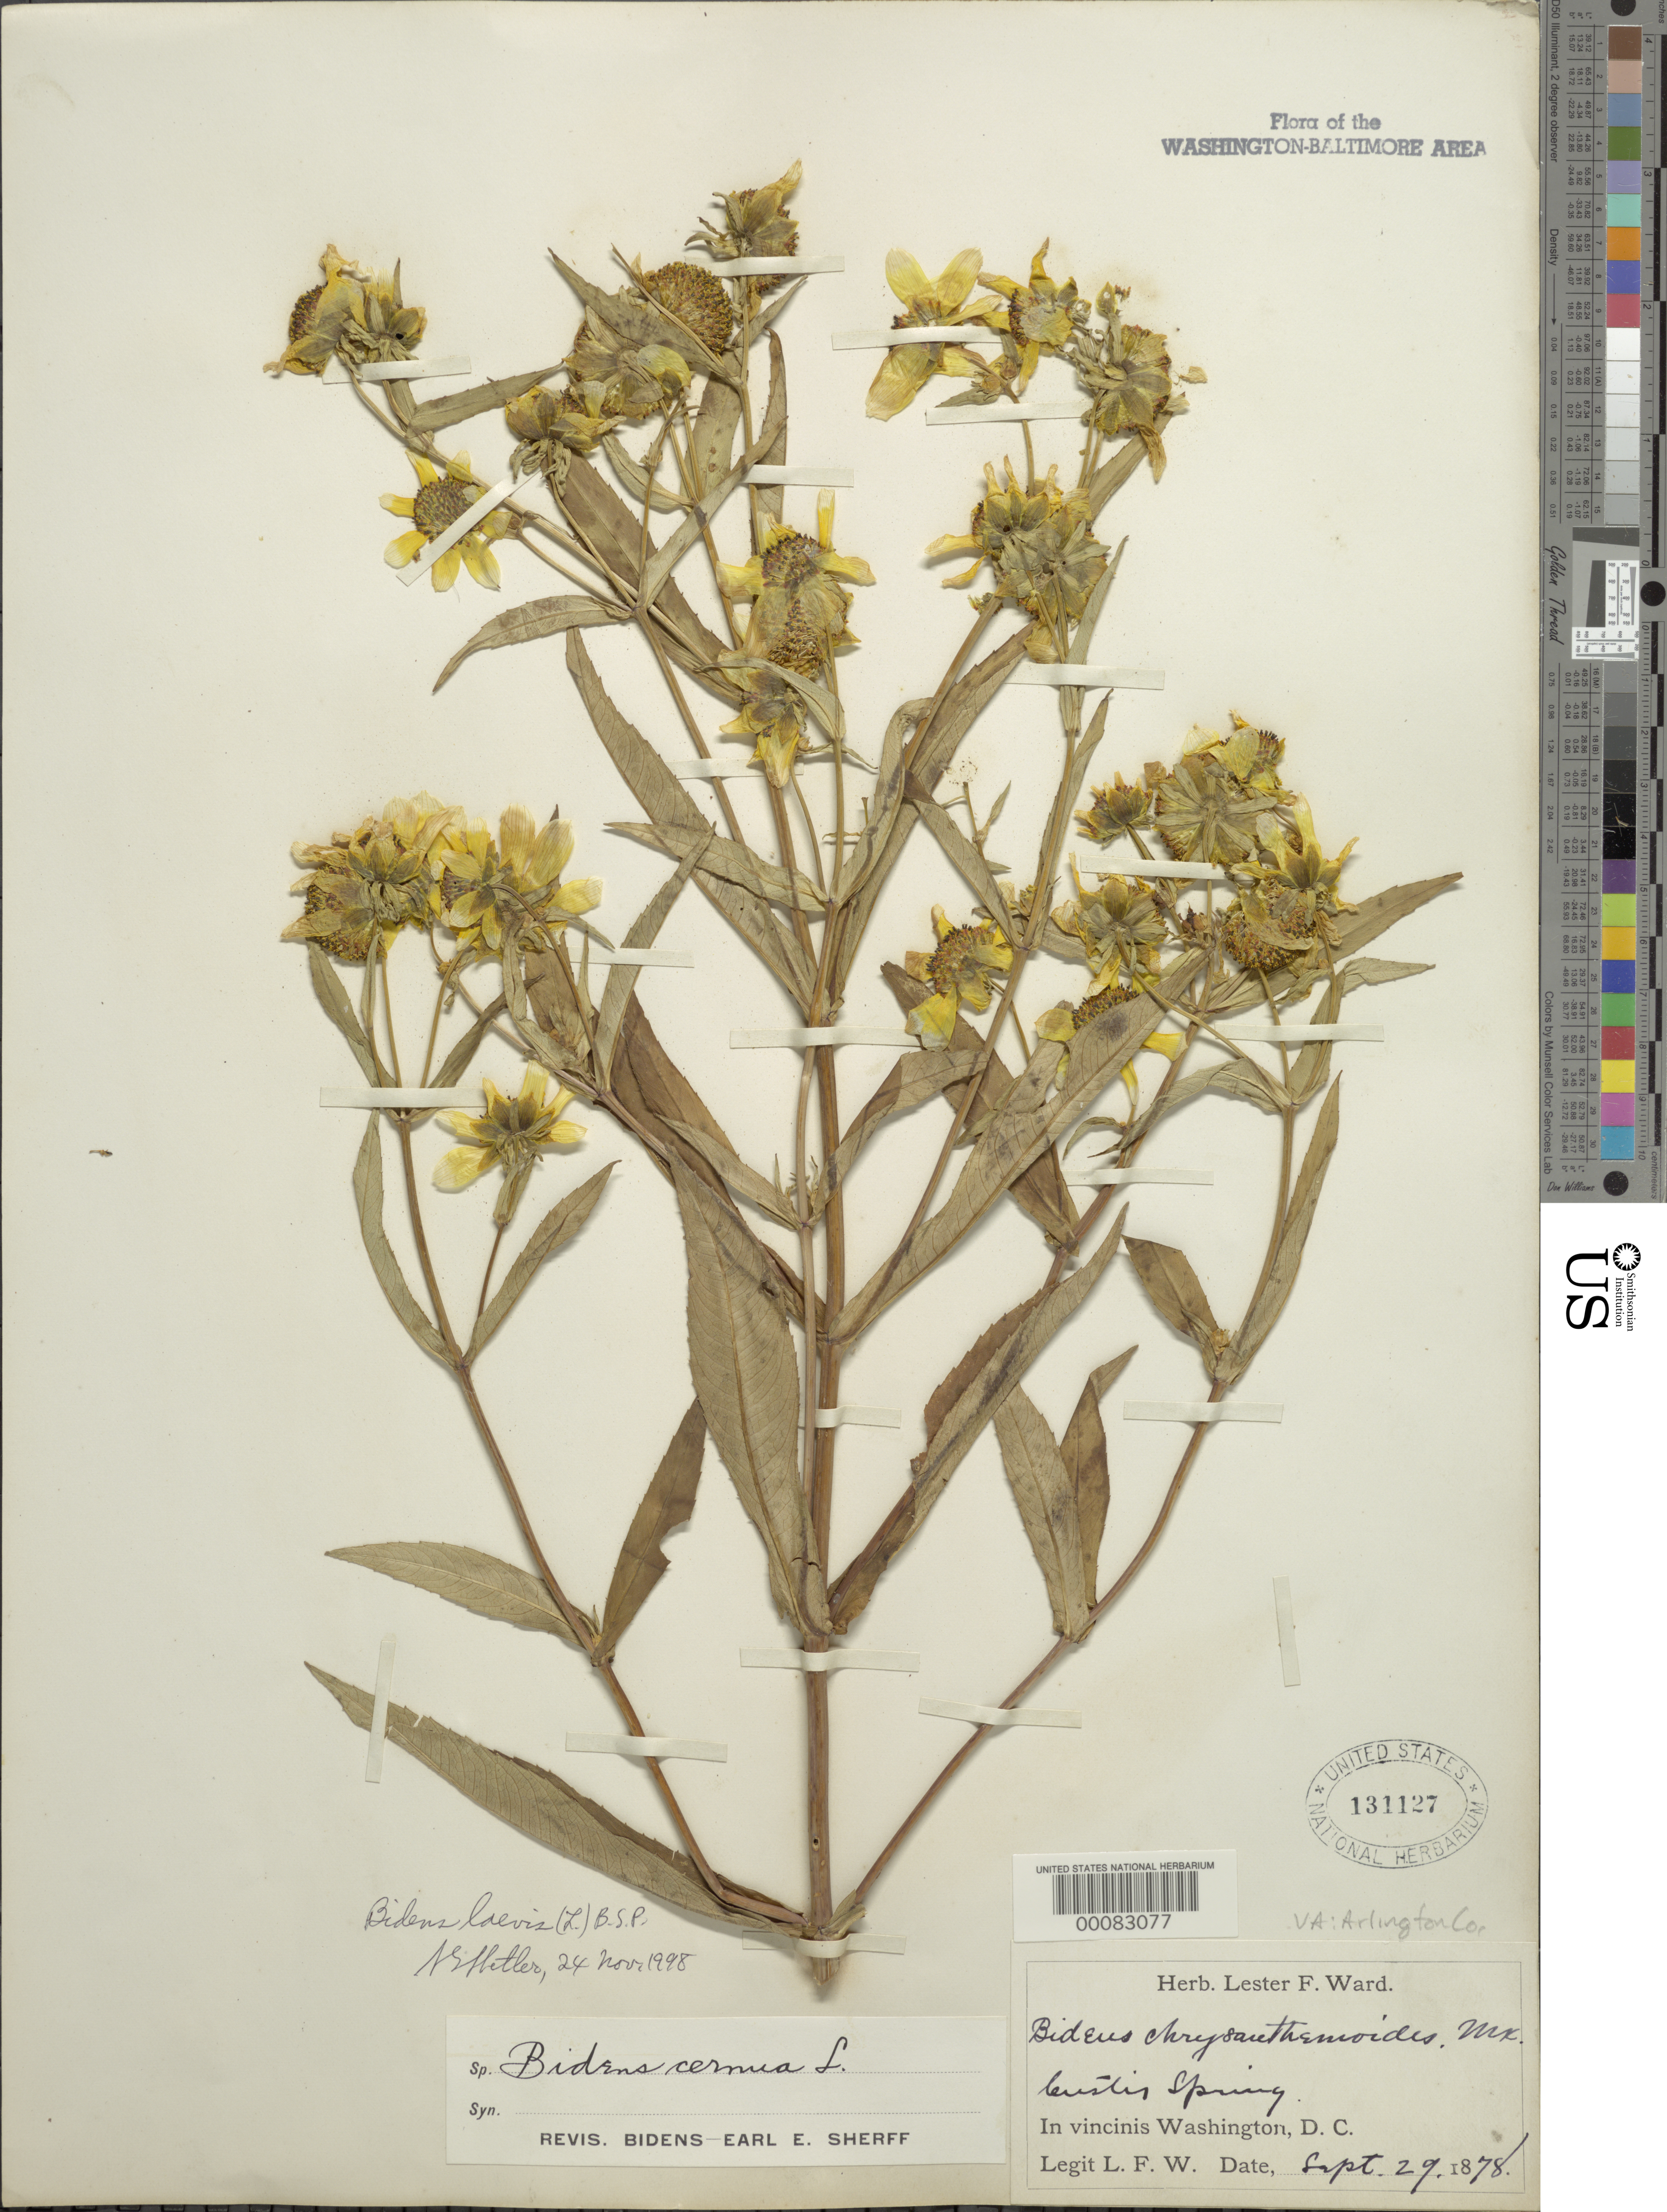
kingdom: Plantae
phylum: Tracheophyta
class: Magnoliopsida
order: Asterales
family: Asteraceae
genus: Bidens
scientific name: Bidens laevis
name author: (L.) Britton, Stearns & Poggenb.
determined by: Shetler, Stanwyn G., (US), NMNH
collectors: L. F. Ward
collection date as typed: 29 Sep 1878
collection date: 1878-09-29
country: United States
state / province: Virginia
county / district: Arlington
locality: Custis Spring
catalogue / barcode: US 131127